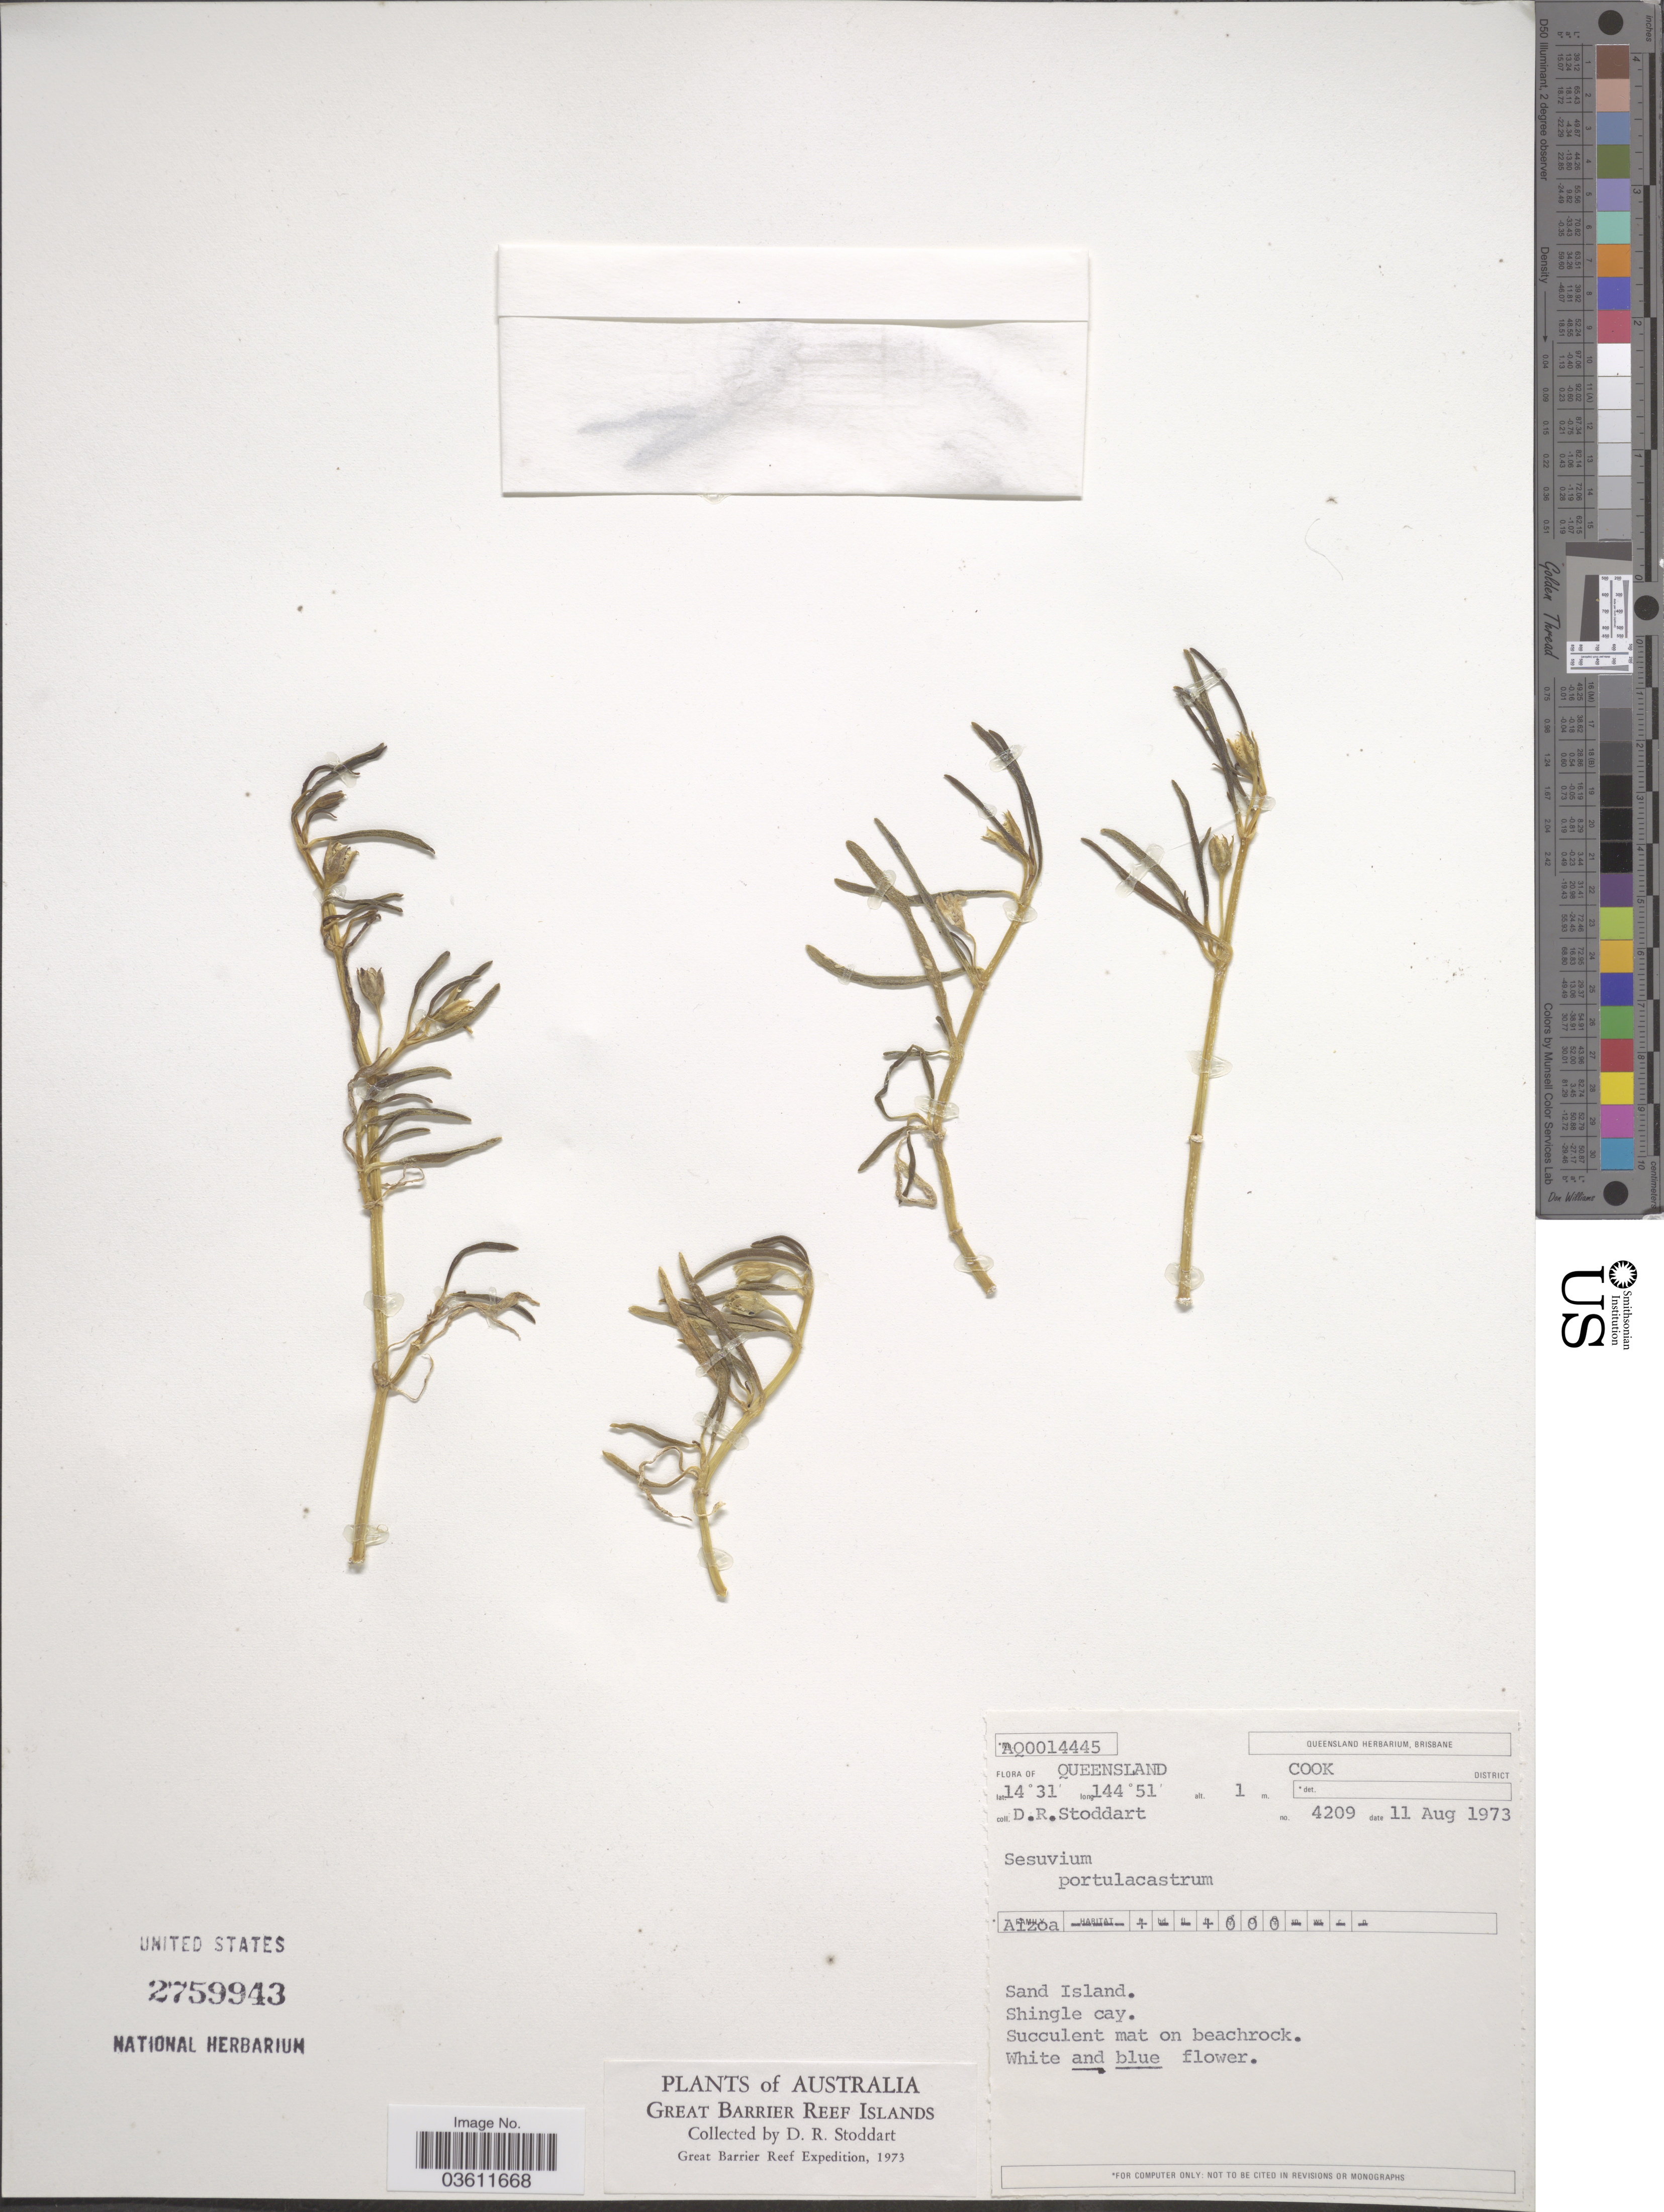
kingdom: Plantae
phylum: Tracheophyta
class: Magnoliopsida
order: Caryophyllales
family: Aizoaceae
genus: Sesuvium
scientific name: Sesuvium portulacastrum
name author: (L.) L.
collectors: D. R. Stoddart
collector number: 4209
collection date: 1973-08-11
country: Australia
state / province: Queensland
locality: Cook District. Sand Island. Shingle cay. Great Barrier Reef Islands.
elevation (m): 1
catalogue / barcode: US 2759943